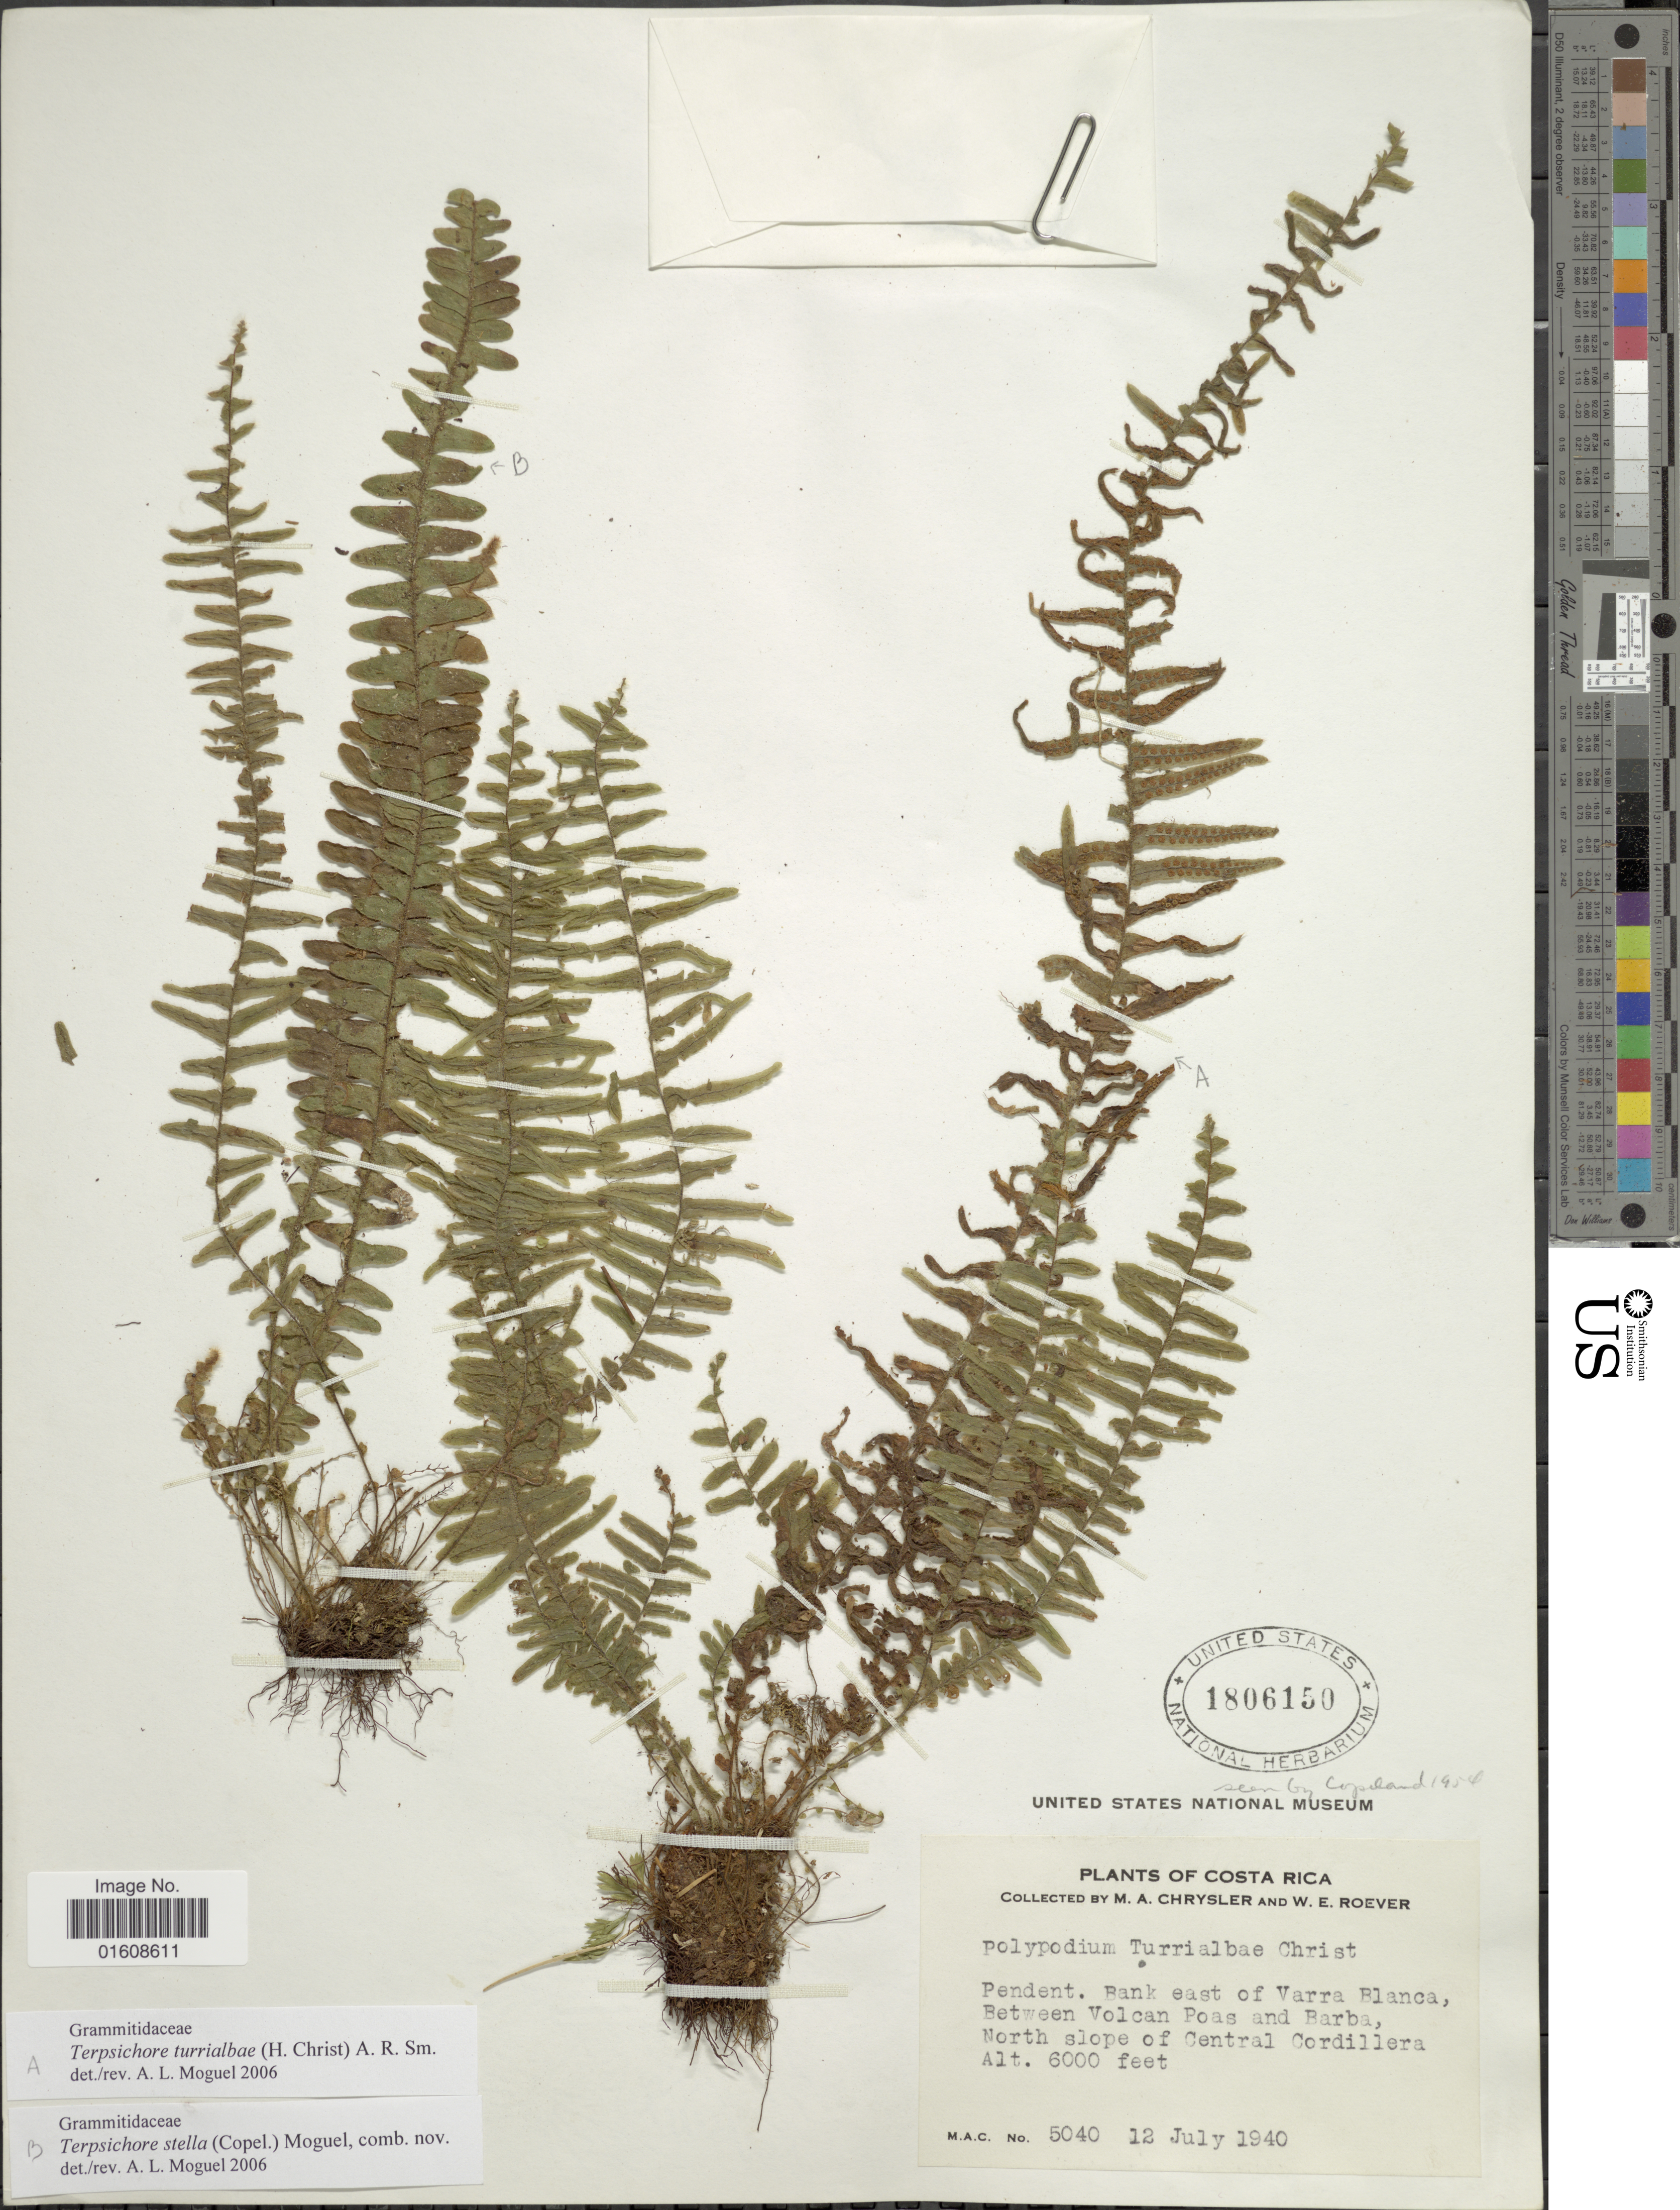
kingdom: Plantae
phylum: Tracheophyta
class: Polypodiopsida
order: Polypodiales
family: Polypodiaceae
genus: Alansmia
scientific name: Alansmia turrialbae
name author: (Christ) Moguel & M. Kessler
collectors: M. A. Chrysler & W. Roever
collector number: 5040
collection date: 1940-07-12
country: Costa Rica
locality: Bank east of Varra Blanca, between Volcan Poas and Barba, North slope of Central Cordillera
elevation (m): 1829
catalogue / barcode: US 1806150